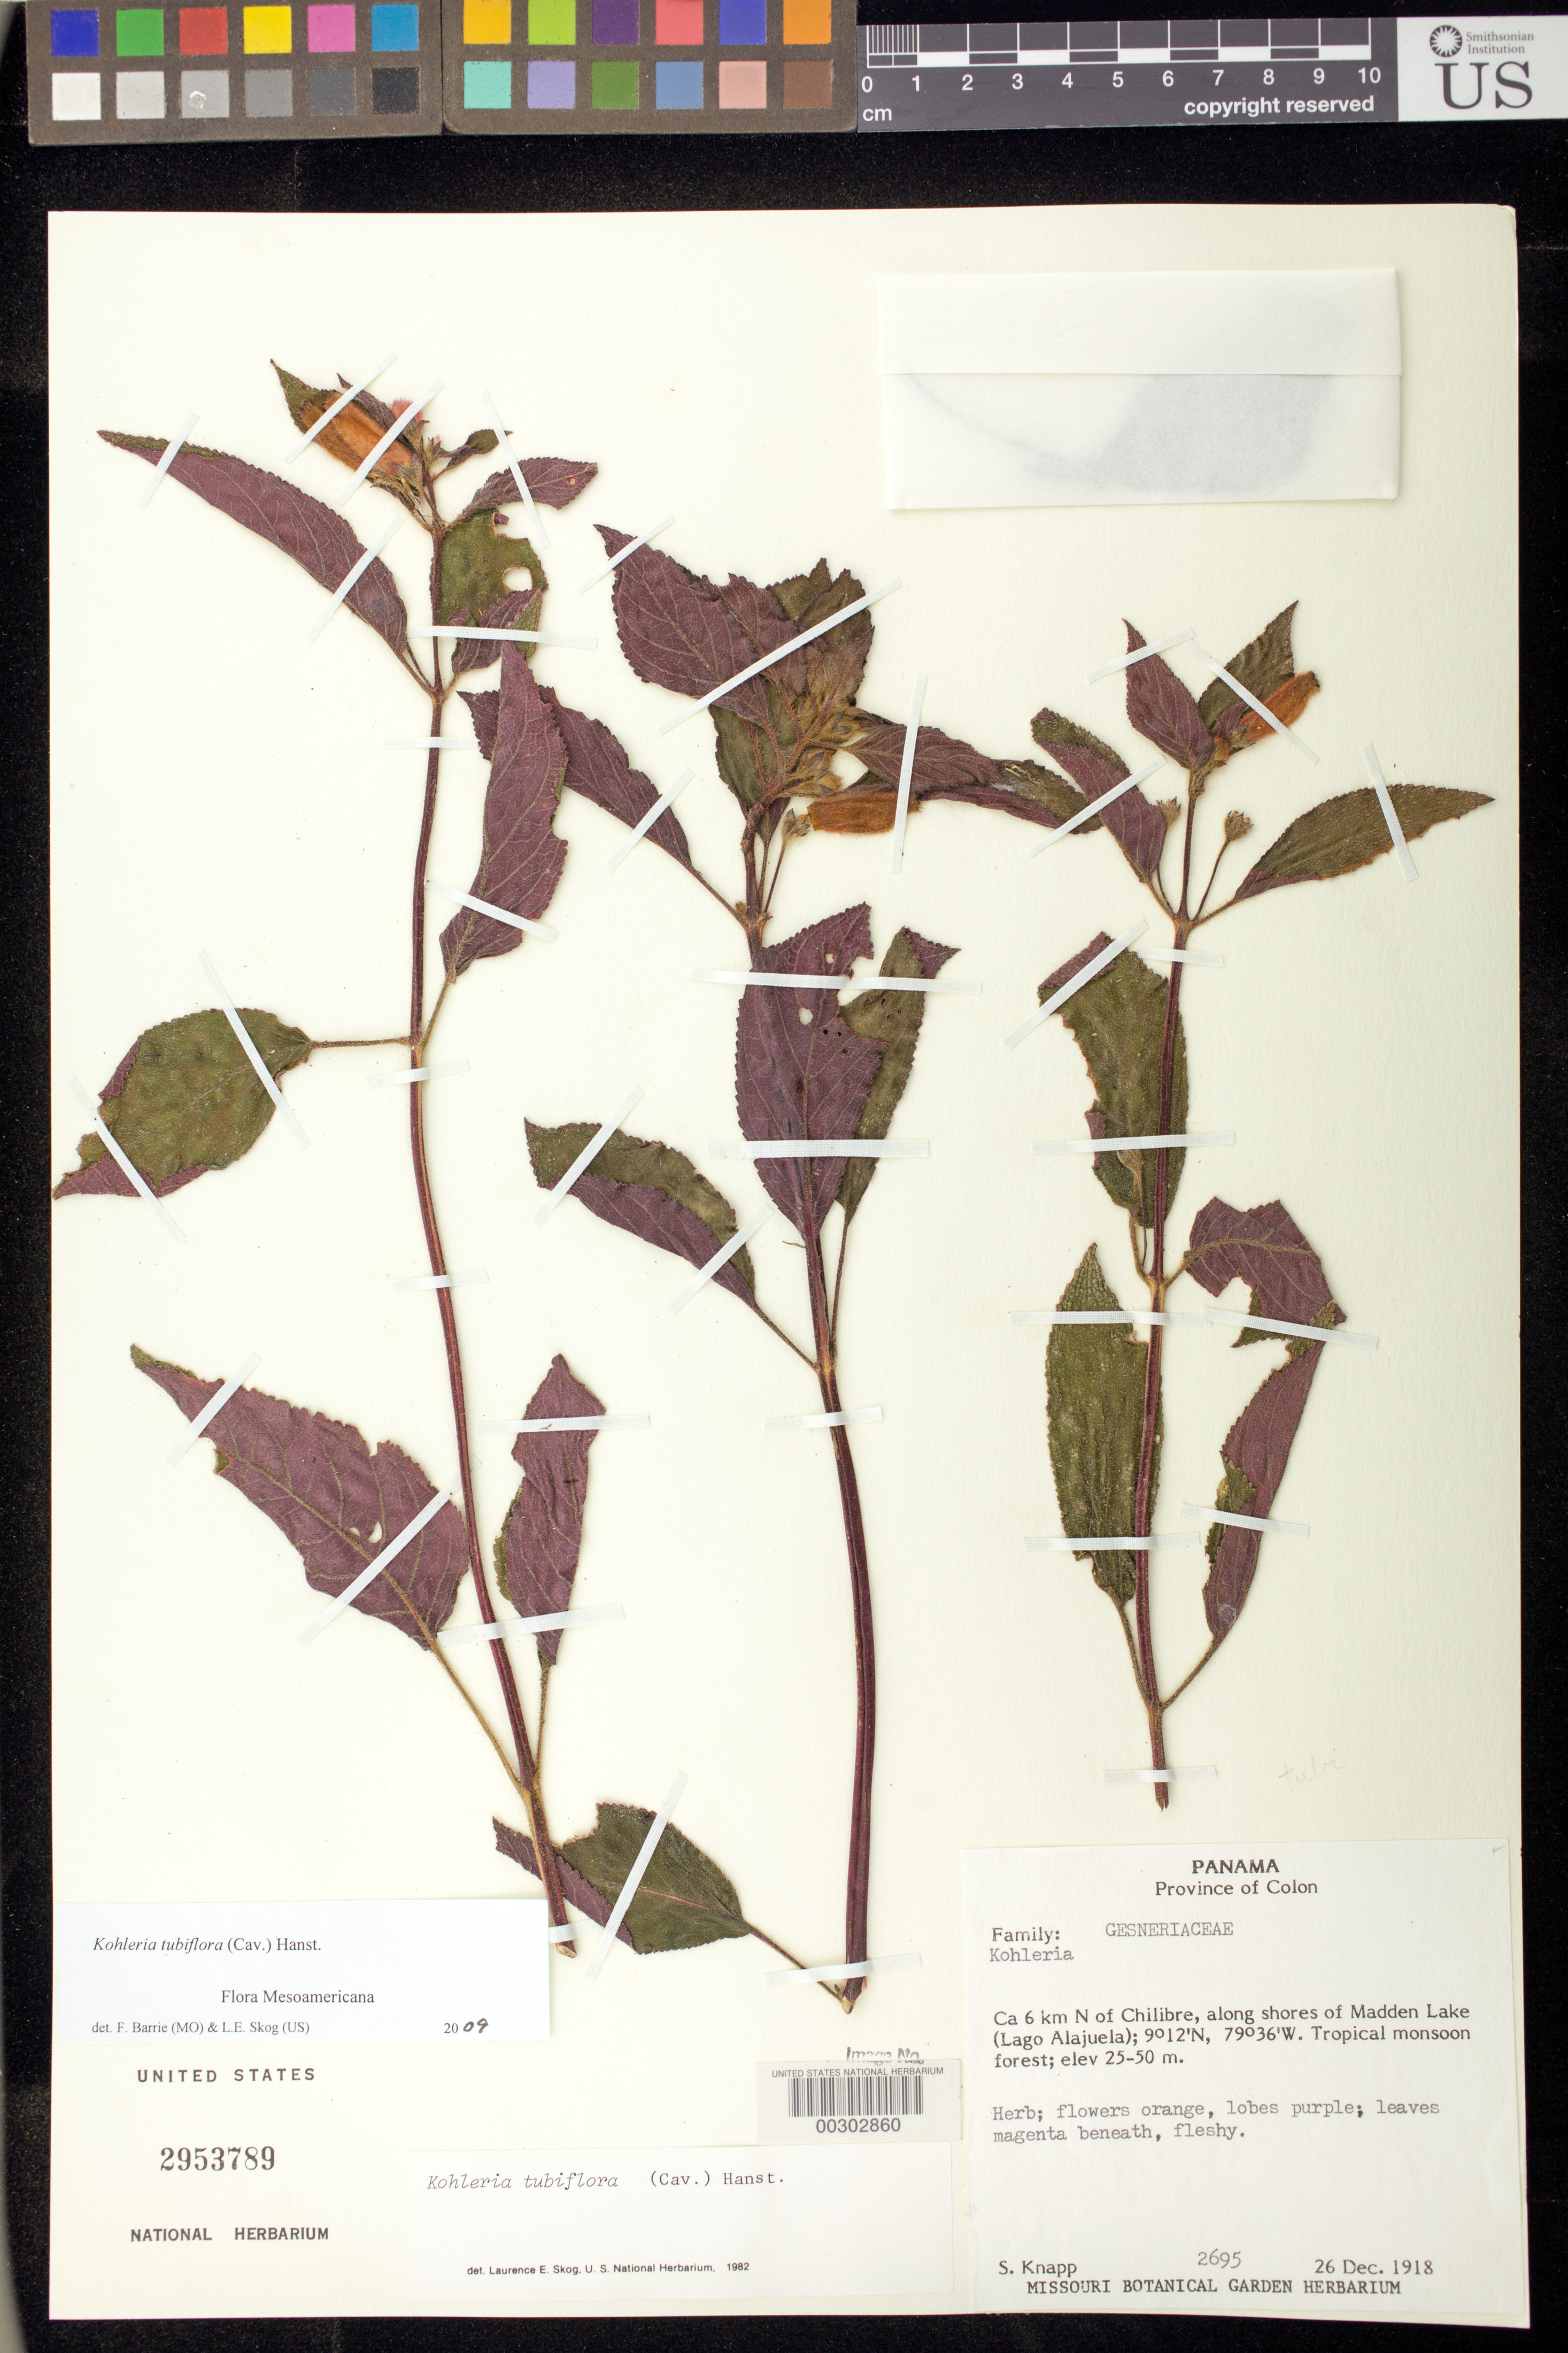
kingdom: Plantae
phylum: Tracheophyta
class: Magnoliopsida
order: Lamiales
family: Gesneriaceae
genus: Kohleria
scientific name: Kohleria tubiflora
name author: (Cav.) Hanst.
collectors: S. Knapp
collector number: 2695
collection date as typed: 26 Dec 1981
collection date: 1981-12-26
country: Panama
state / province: Colón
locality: Ca 6 km N of Chilibre, along shores of Madden Lake (Lago Alajuela)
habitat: Tropical monsoon forest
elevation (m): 25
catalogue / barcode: US 2953789